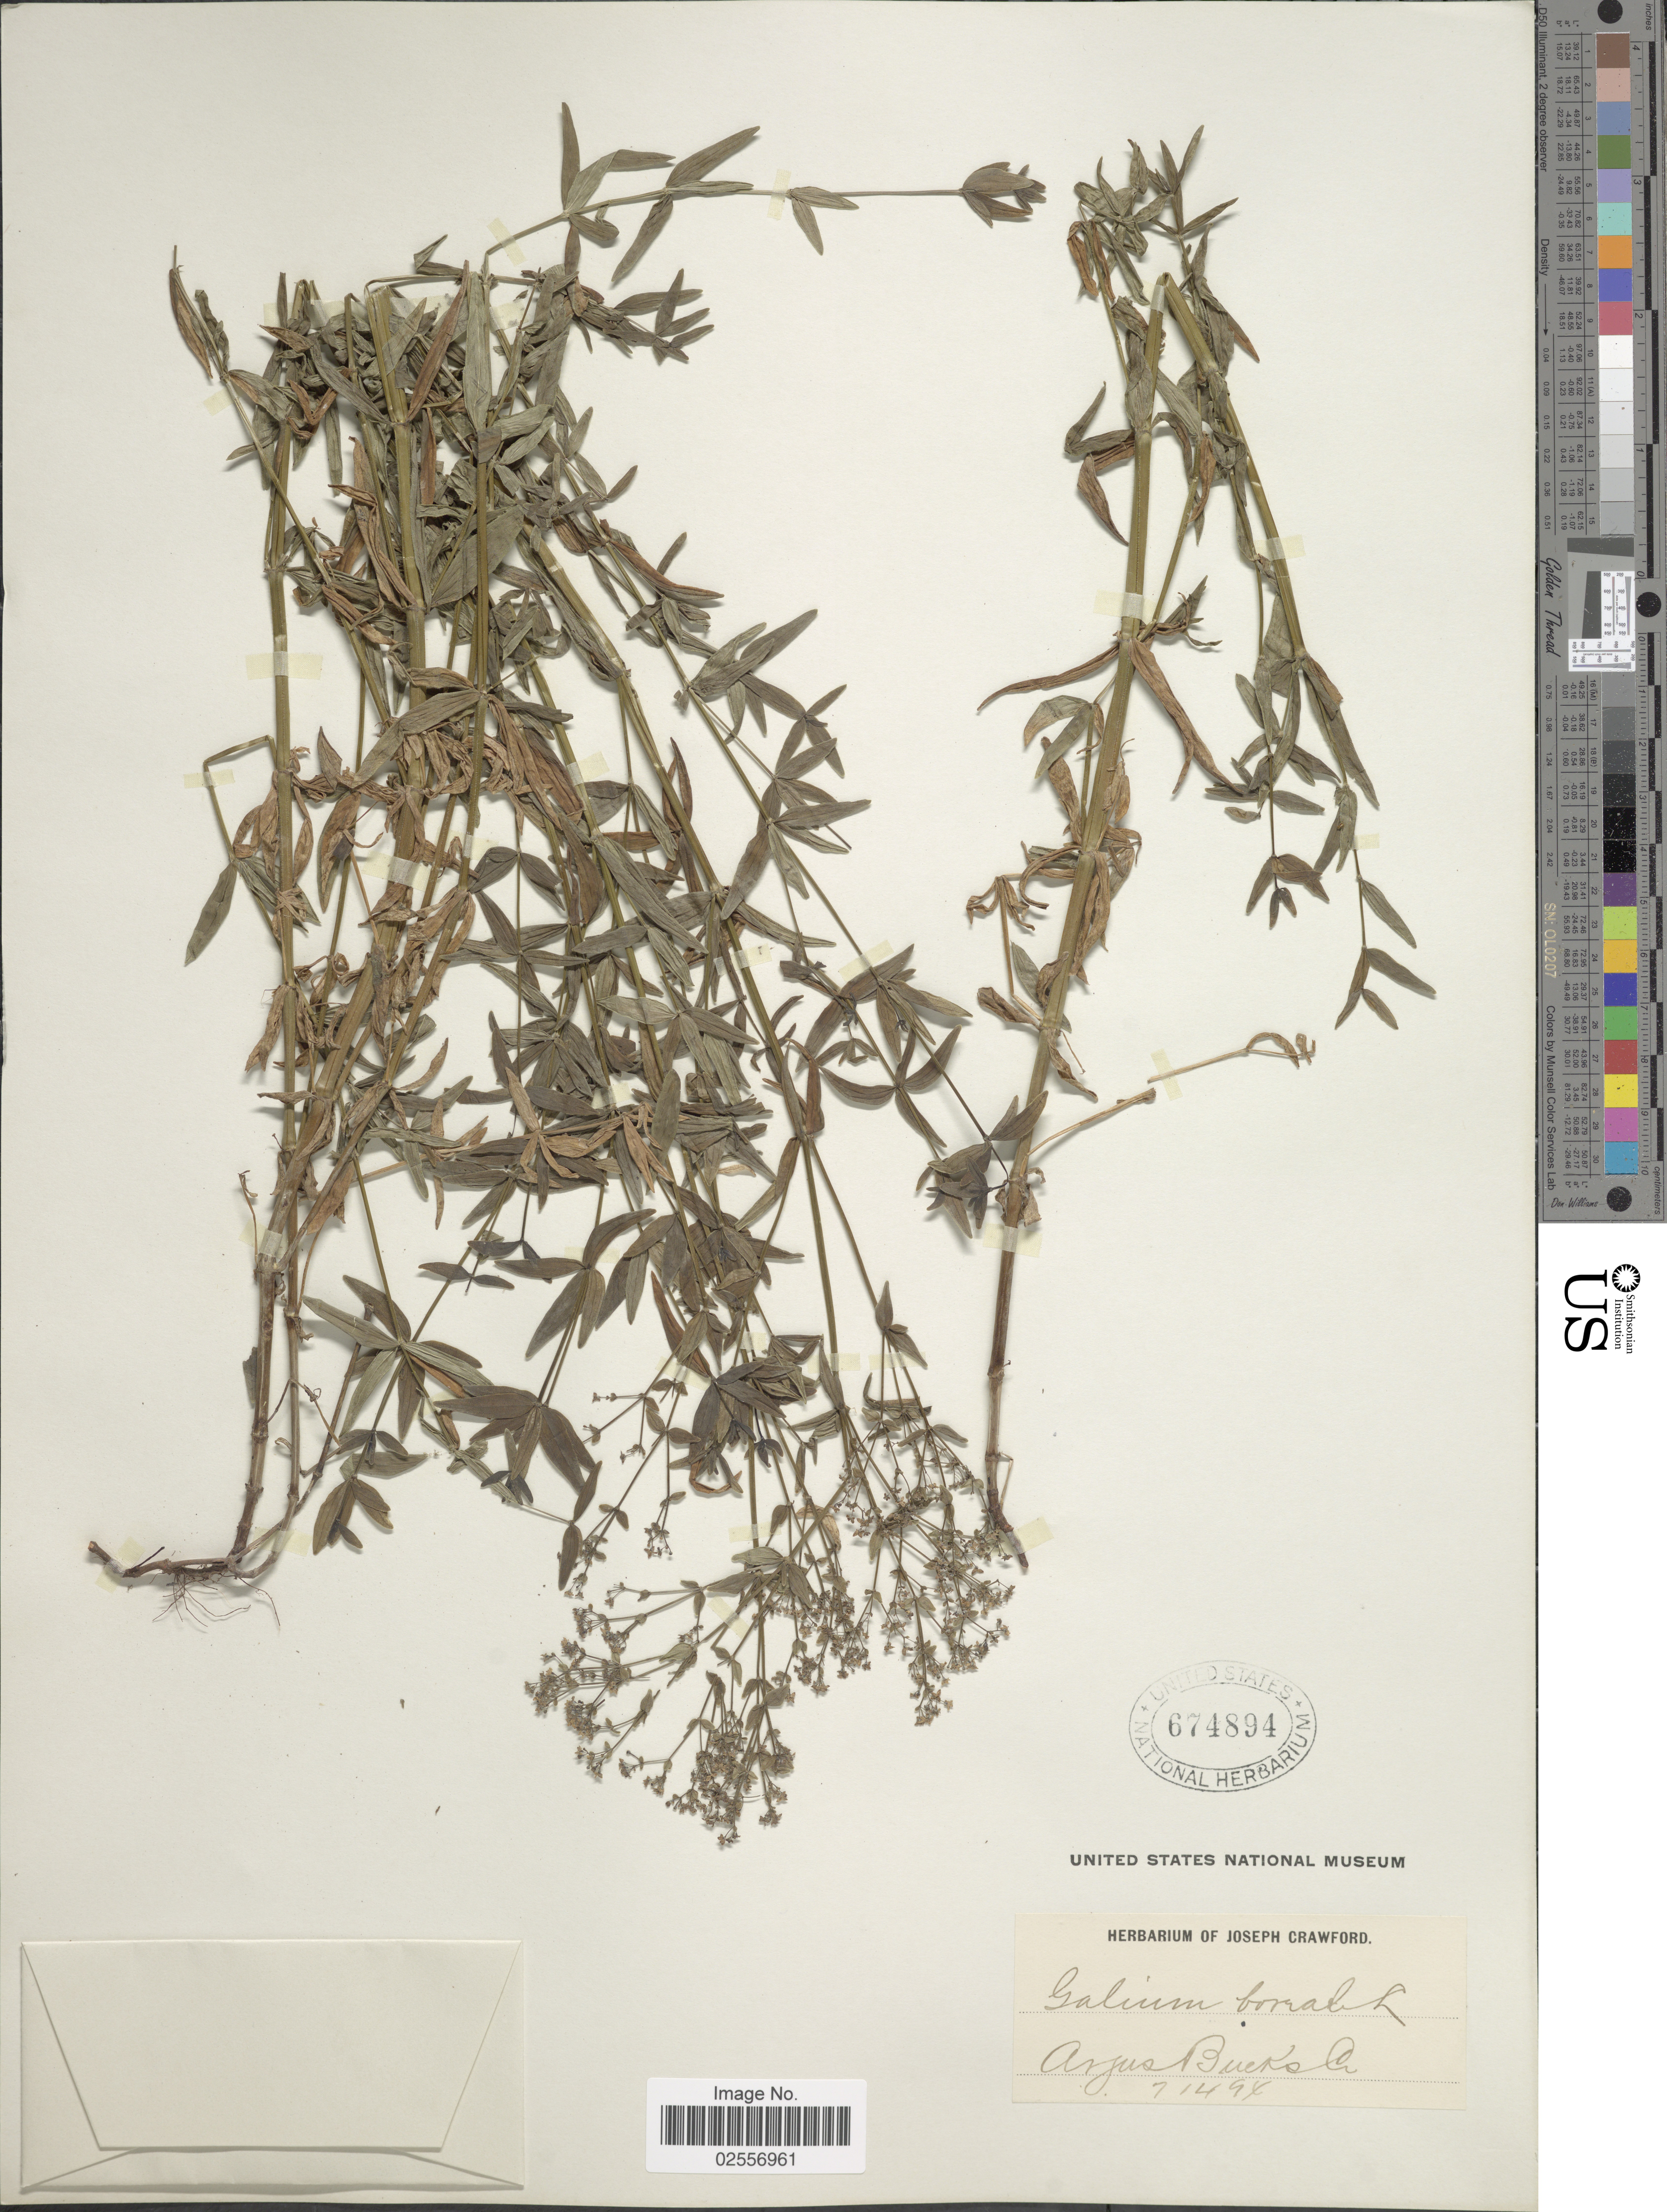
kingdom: Plantae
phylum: Tracheophyta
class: Magnoliopsida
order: Gentianales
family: Rubiaceae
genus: Galium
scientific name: Galium boreale L.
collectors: ex herb. Joseph Crawford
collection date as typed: Transcribed d/m/y: 14/7/94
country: United States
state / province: Pennsylvania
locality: Argus, Bucks Co.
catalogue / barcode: US 674894